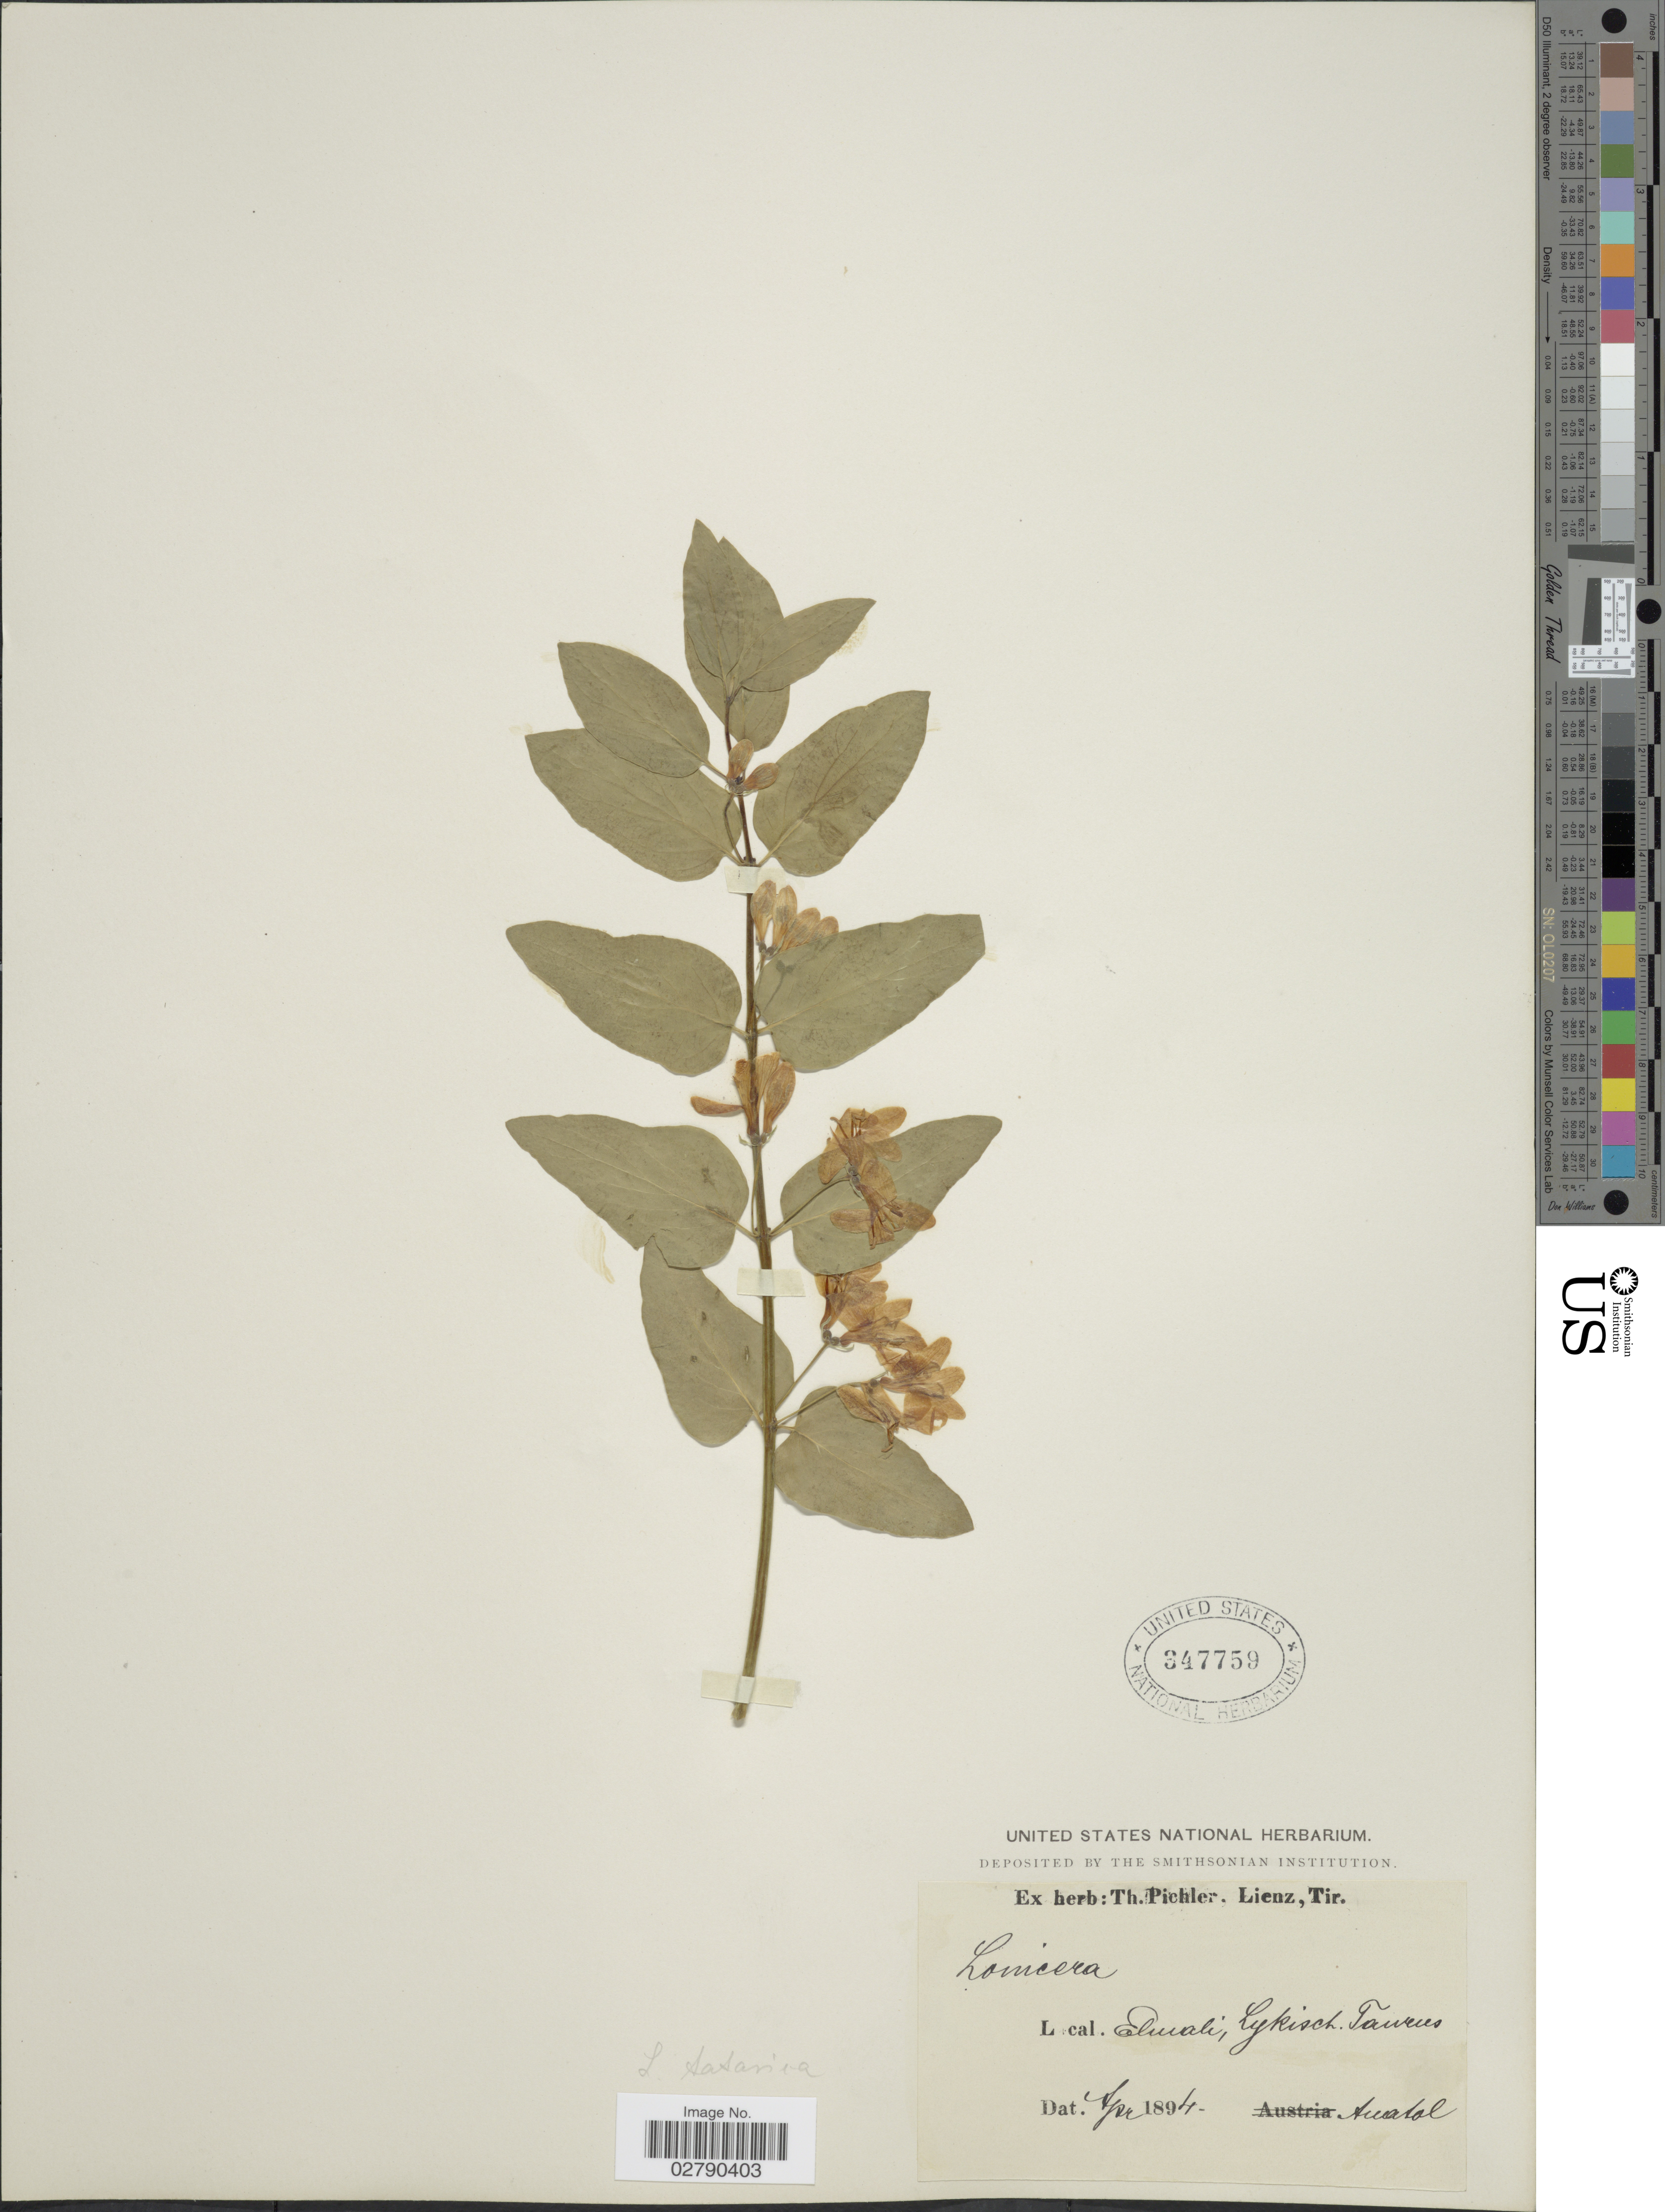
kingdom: Plantae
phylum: Tracheophyta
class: Magnoliopsida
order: Dipsacales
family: Caprifoliaceae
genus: Lonicera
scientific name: Lonicera tatarica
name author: L.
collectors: T. Pichler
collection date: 1894-04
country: Turkey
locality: Elmali; Lykisch. Tanrus. Anatol [interpreted]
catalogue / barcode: US 347759